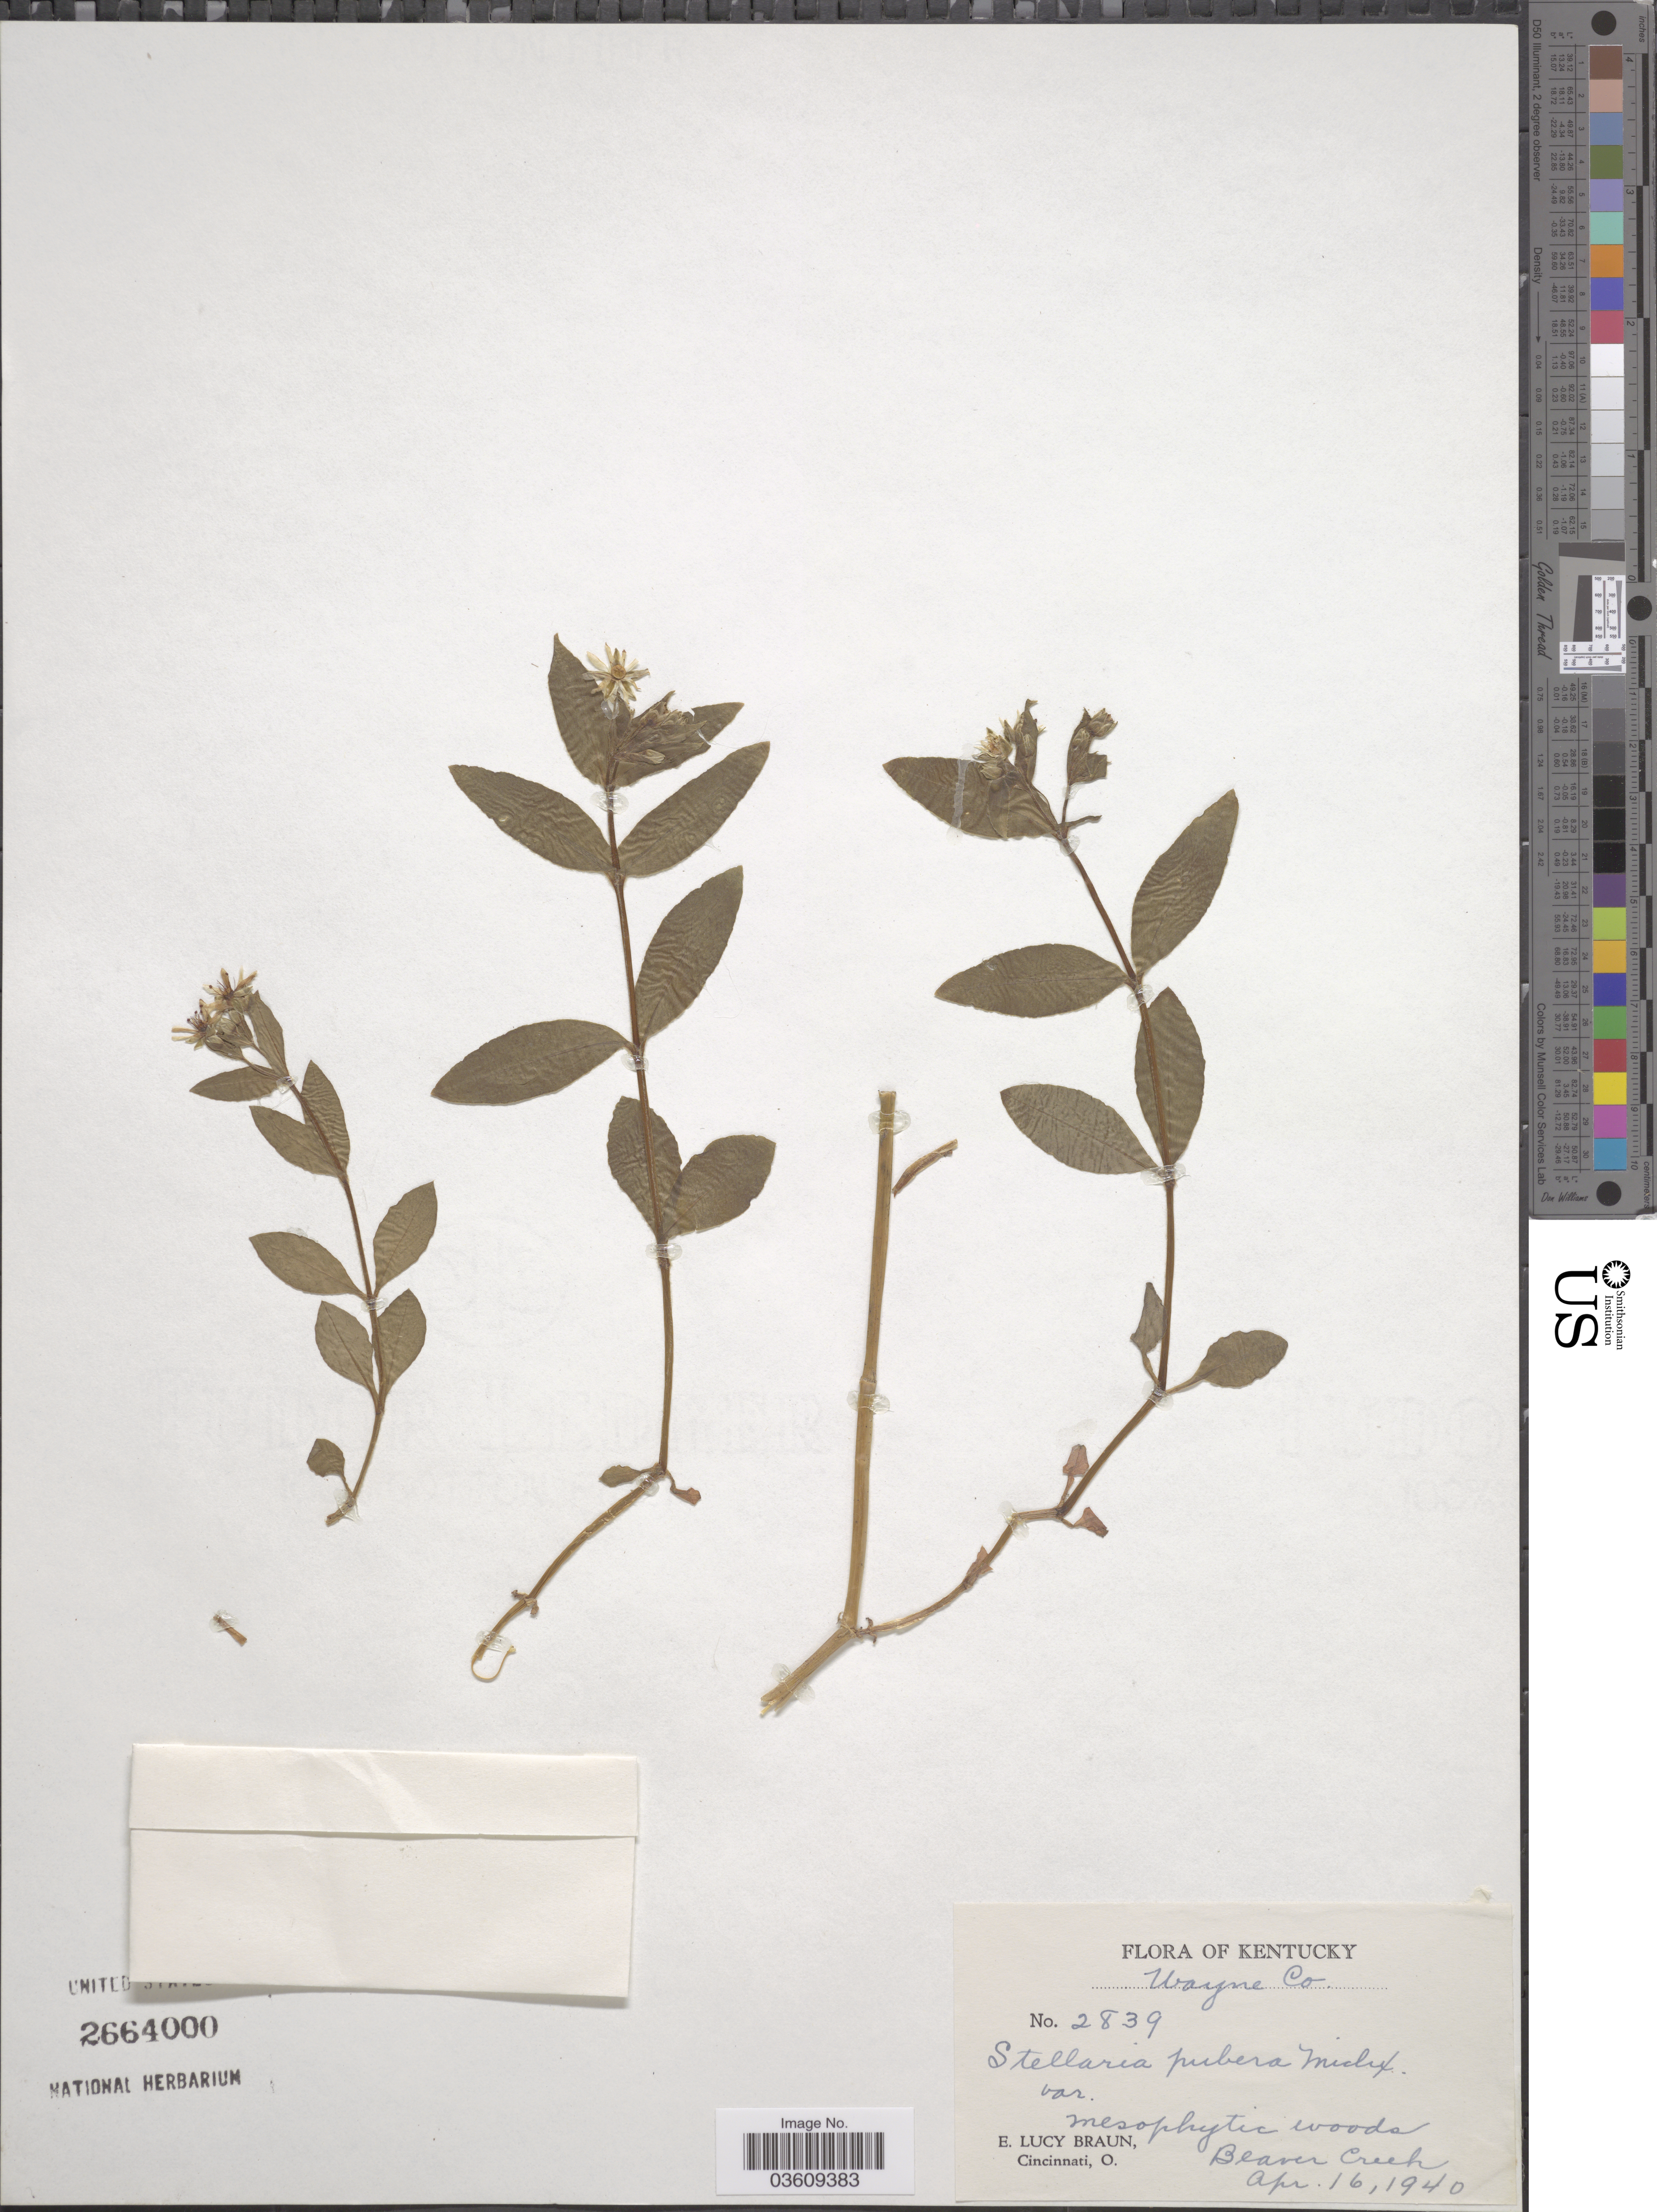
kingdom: Plantae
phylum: Tracheophyta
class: Magnoliopsida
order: Caryophyllales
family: Caryophyllaceae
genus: Stellaria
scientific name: Stellaria pubera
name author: Michx.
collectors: E. L. Braun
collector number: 2839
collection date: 1940-04-16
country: United States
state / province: Kentucky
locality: Wayne Co. Beaver Creek.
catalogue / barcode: US 2664000